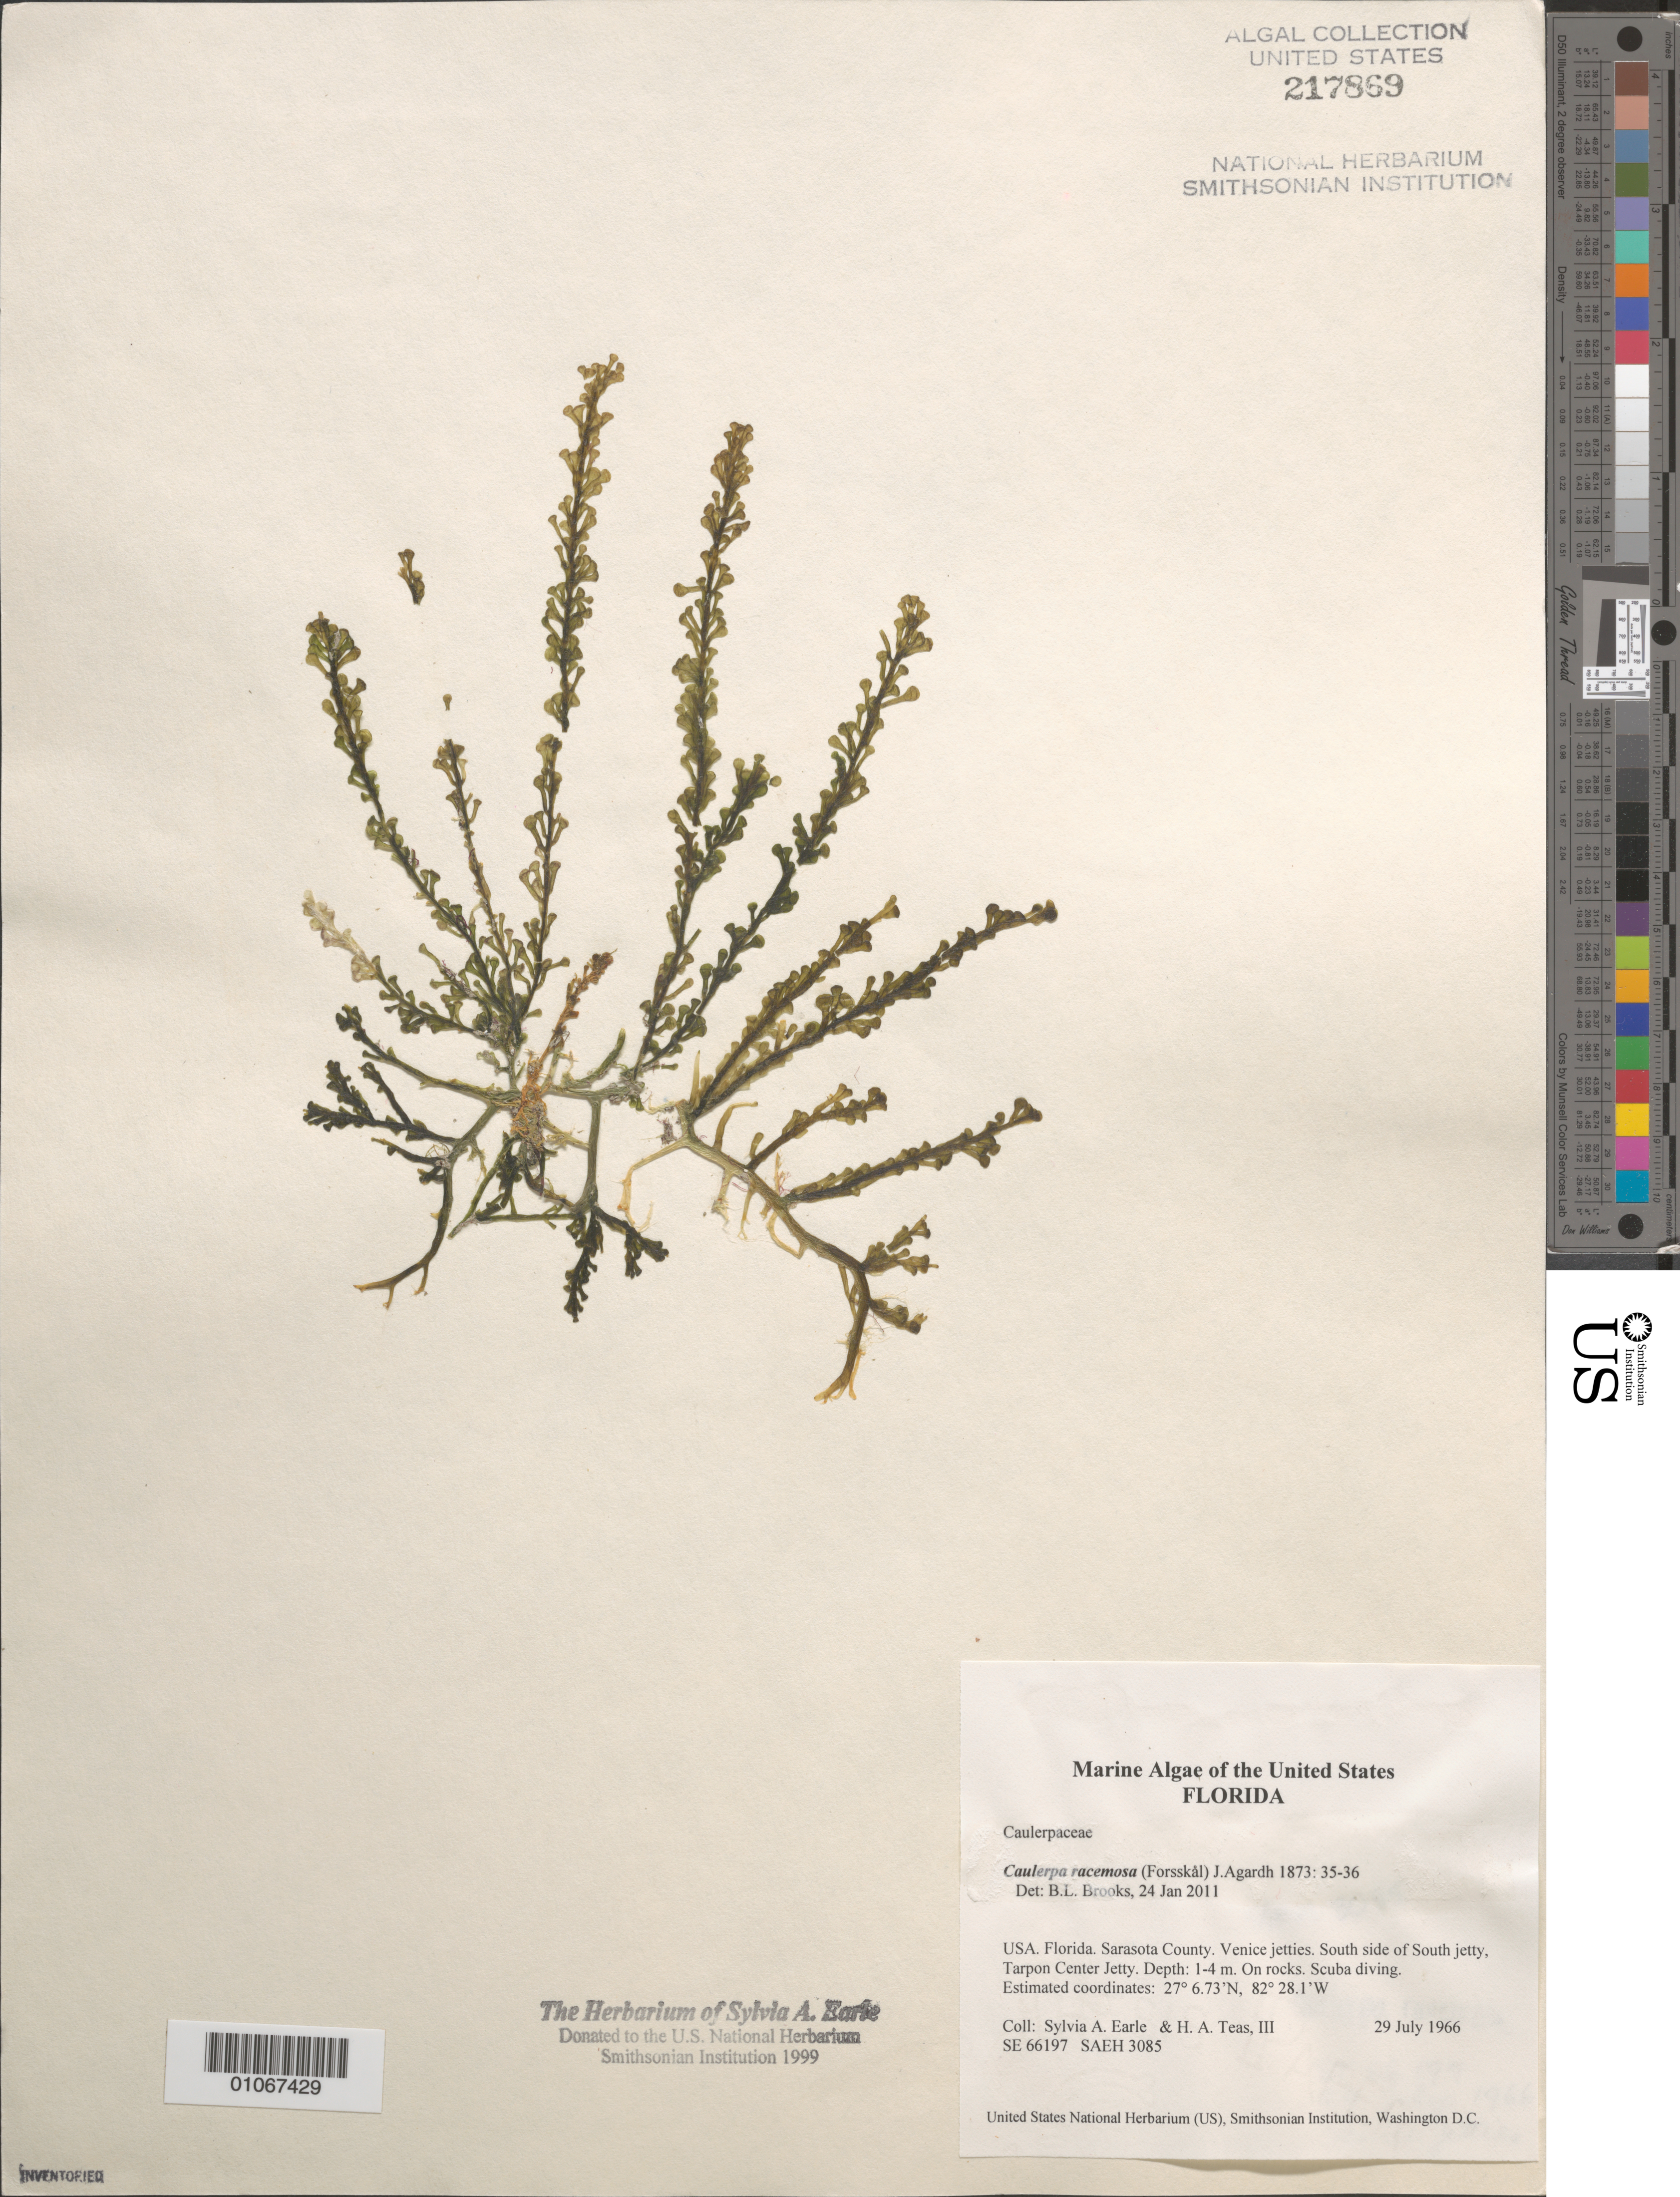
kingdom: Plantae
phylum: Chlorophyta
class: Ulvophyceae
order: Bryopsidales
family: Caulerpaceae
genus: Caulerpa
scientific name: Caulerpa racemosa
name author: (Forssk.) J. Agardh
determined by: Brooks, B. L., (BOT), Smithsonian Institution - National Museum of Natural History (UNITED STATES)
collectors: S. A. Earle & H. Teas III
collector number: SE 66197 & SAEH 3085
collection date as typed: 29 Jul 1966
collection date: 1966-07-29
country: United States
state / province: Florida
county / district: Sarasota County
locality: Tarpon Center Jetty, Venice jetties, south side of south jetty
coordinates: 27 6.73'N, 82 28.1'W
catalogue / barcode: US 217869